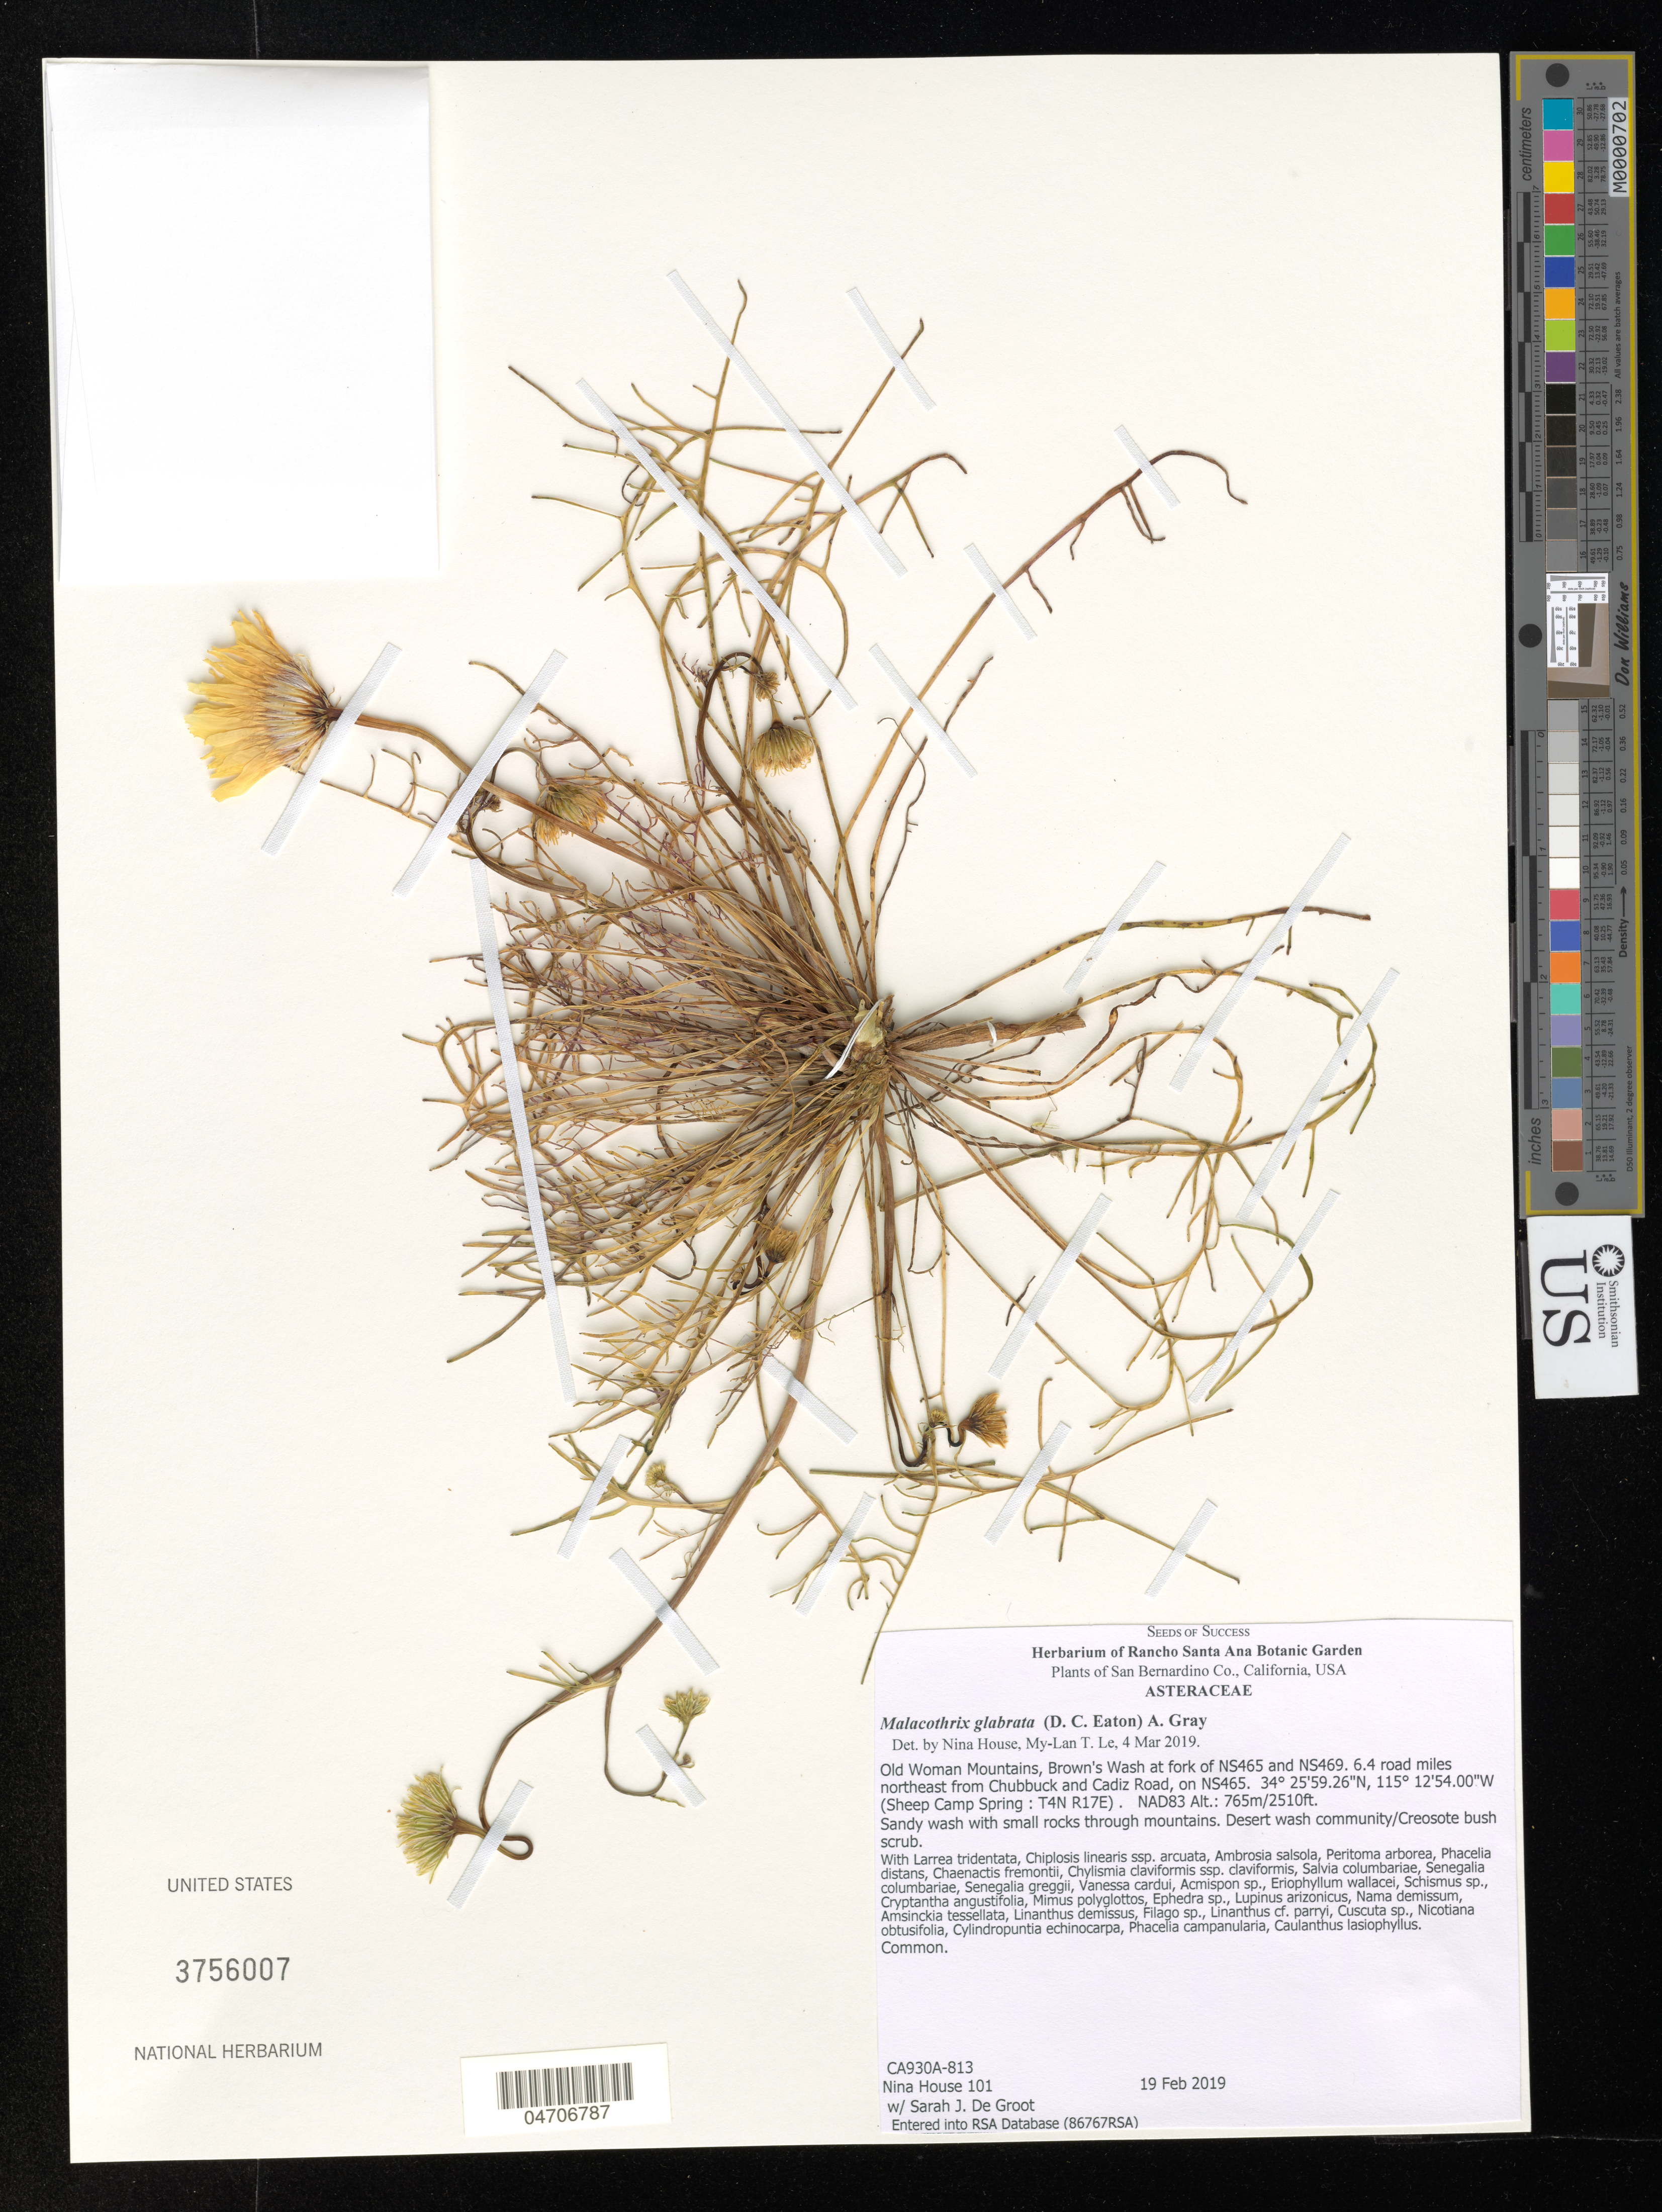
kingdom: Plantae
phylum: Tracheophyta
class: Magnoliopsida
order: Asterales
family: Asteraceae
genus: Malacothrix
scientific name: Malacothrix glabrata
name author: (A. Gray ex D.C. Eaton) A. Gray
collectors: N. House & S. De Groot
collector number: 101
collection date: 2019-02-19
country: United States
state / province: California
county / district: San Bernardino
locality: San Bernardino Co. Old Woman Mountains, Brown's Wash at fork of NS465 and NS469. 6.4 road miles northeast from Chubbuck and Cadiz Road, on NS465. (Sheep Camp Spring: T4N R17E).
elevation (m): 765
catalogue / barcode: US 3756007